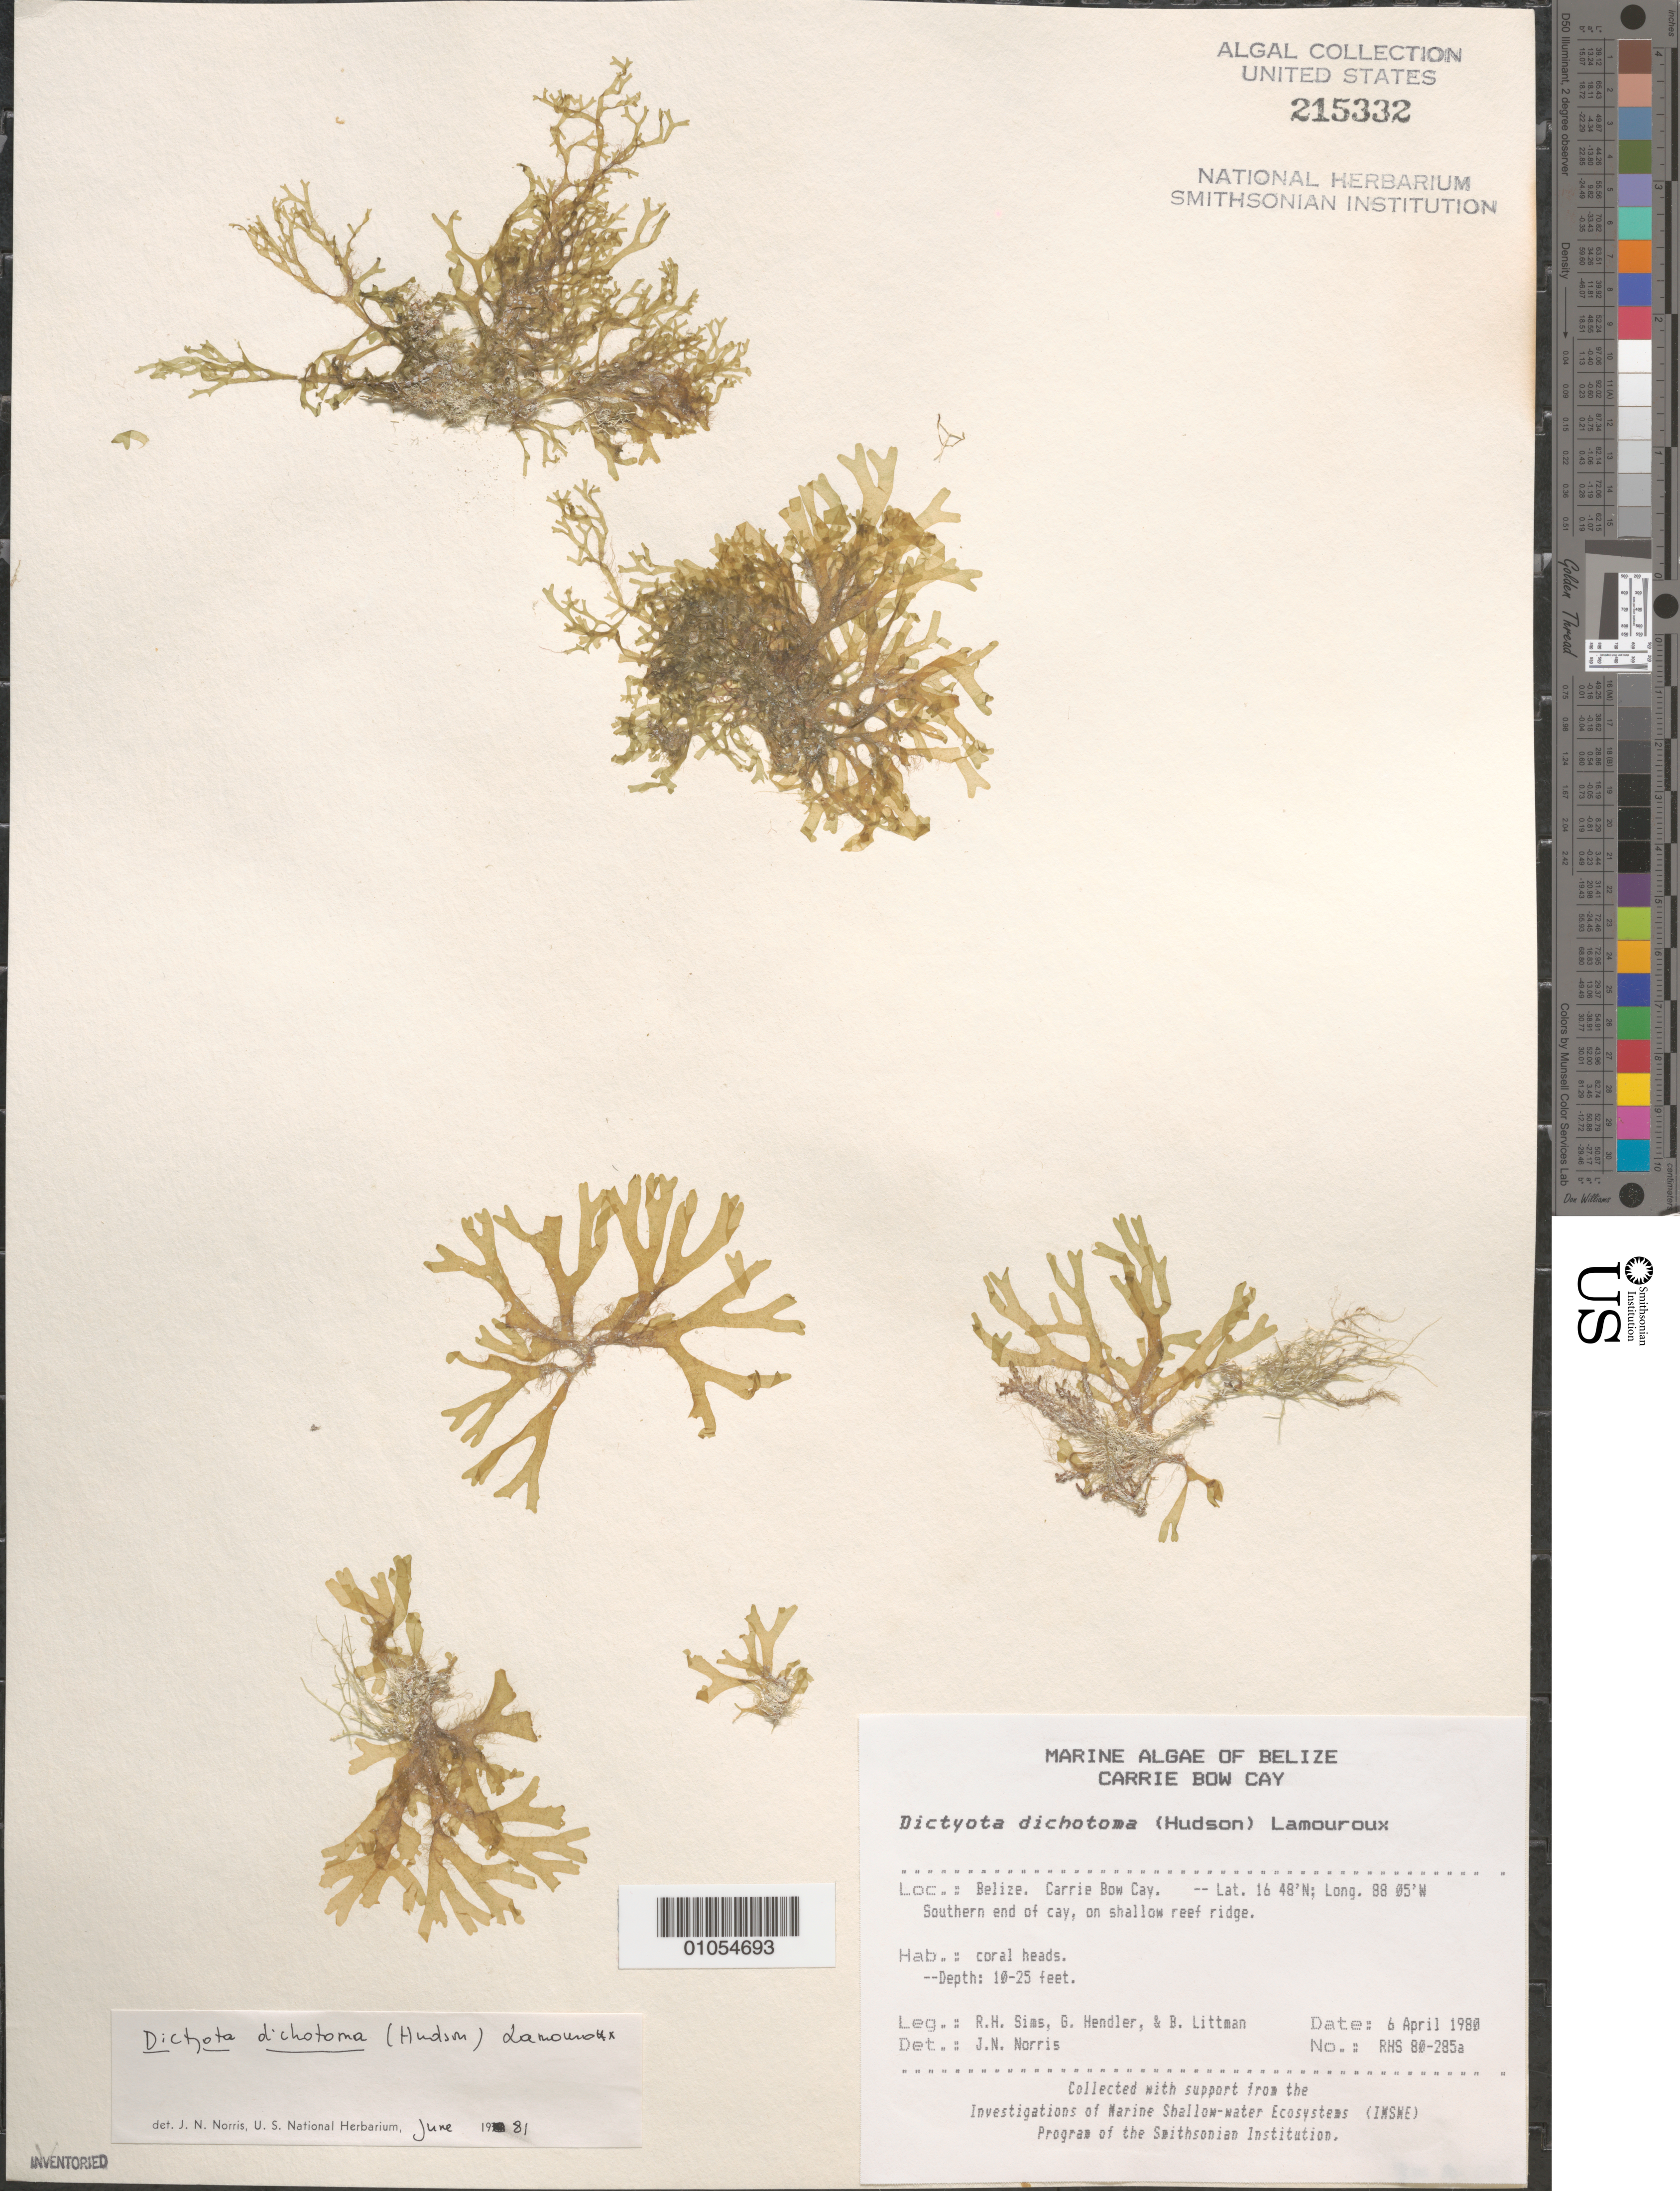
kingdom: Chromista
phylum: Ochrophyta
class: Phaeophyceae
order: Dictyotales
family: Dictyotaceae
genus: Dictyota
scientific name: Dictyota dichotoma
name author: (Huds.) J.V.Lamouroux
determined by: Norris, James N.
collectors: R. H. Sims, G. Hendler & B. Littman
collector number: RHS 80-285A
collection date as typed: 06 Apr 1980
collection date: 1980-04-06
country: Belize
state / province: Stann Creek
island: Carrie Bow Cay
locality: Off the cay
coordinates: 16 48'N, 88 05'W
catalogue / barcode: US 215332